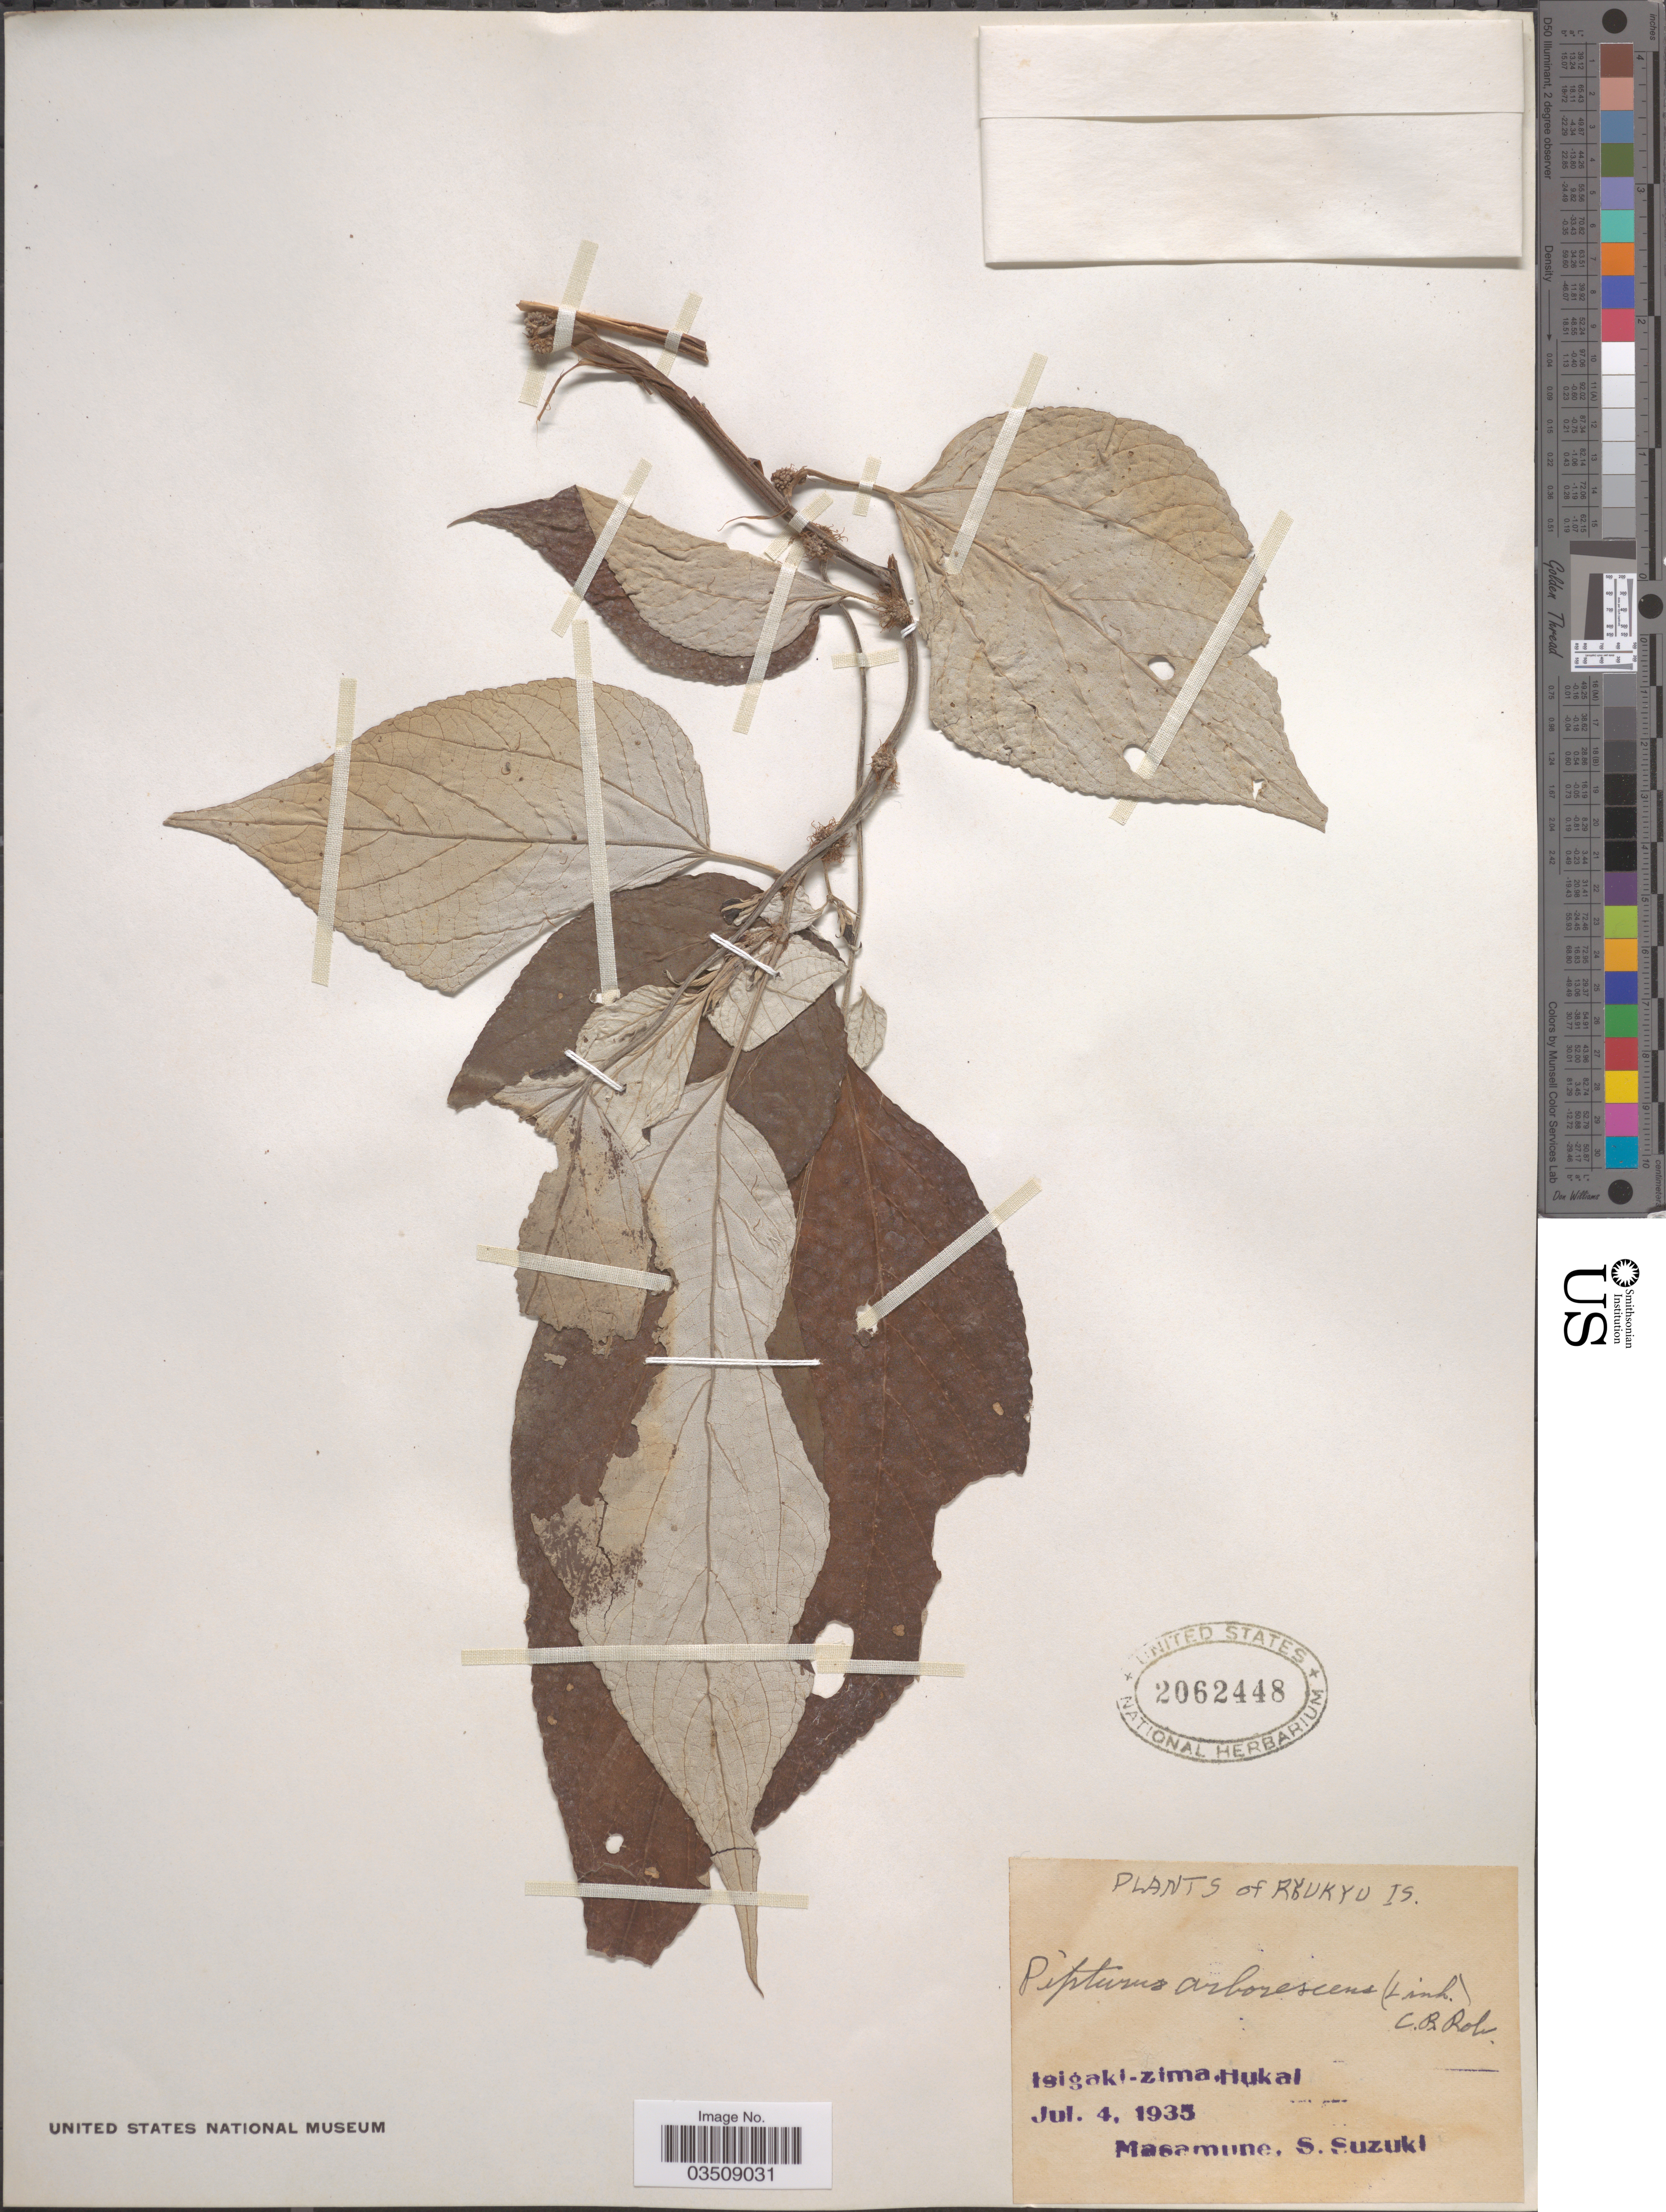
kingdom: Plantae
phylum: Tracheophyta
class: Magnoliopsida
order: Rosales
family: Urticaceae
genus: Pipturus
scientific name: Pipturus arborescens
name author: (Link) C.B. Rob.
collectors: -. Masamune & S. Suzuki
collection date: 1935-07-04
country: Japan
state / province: Okinawa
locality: Ryukyu Is. Isigaki-Zima - Hukal.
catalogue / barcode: US 2062448